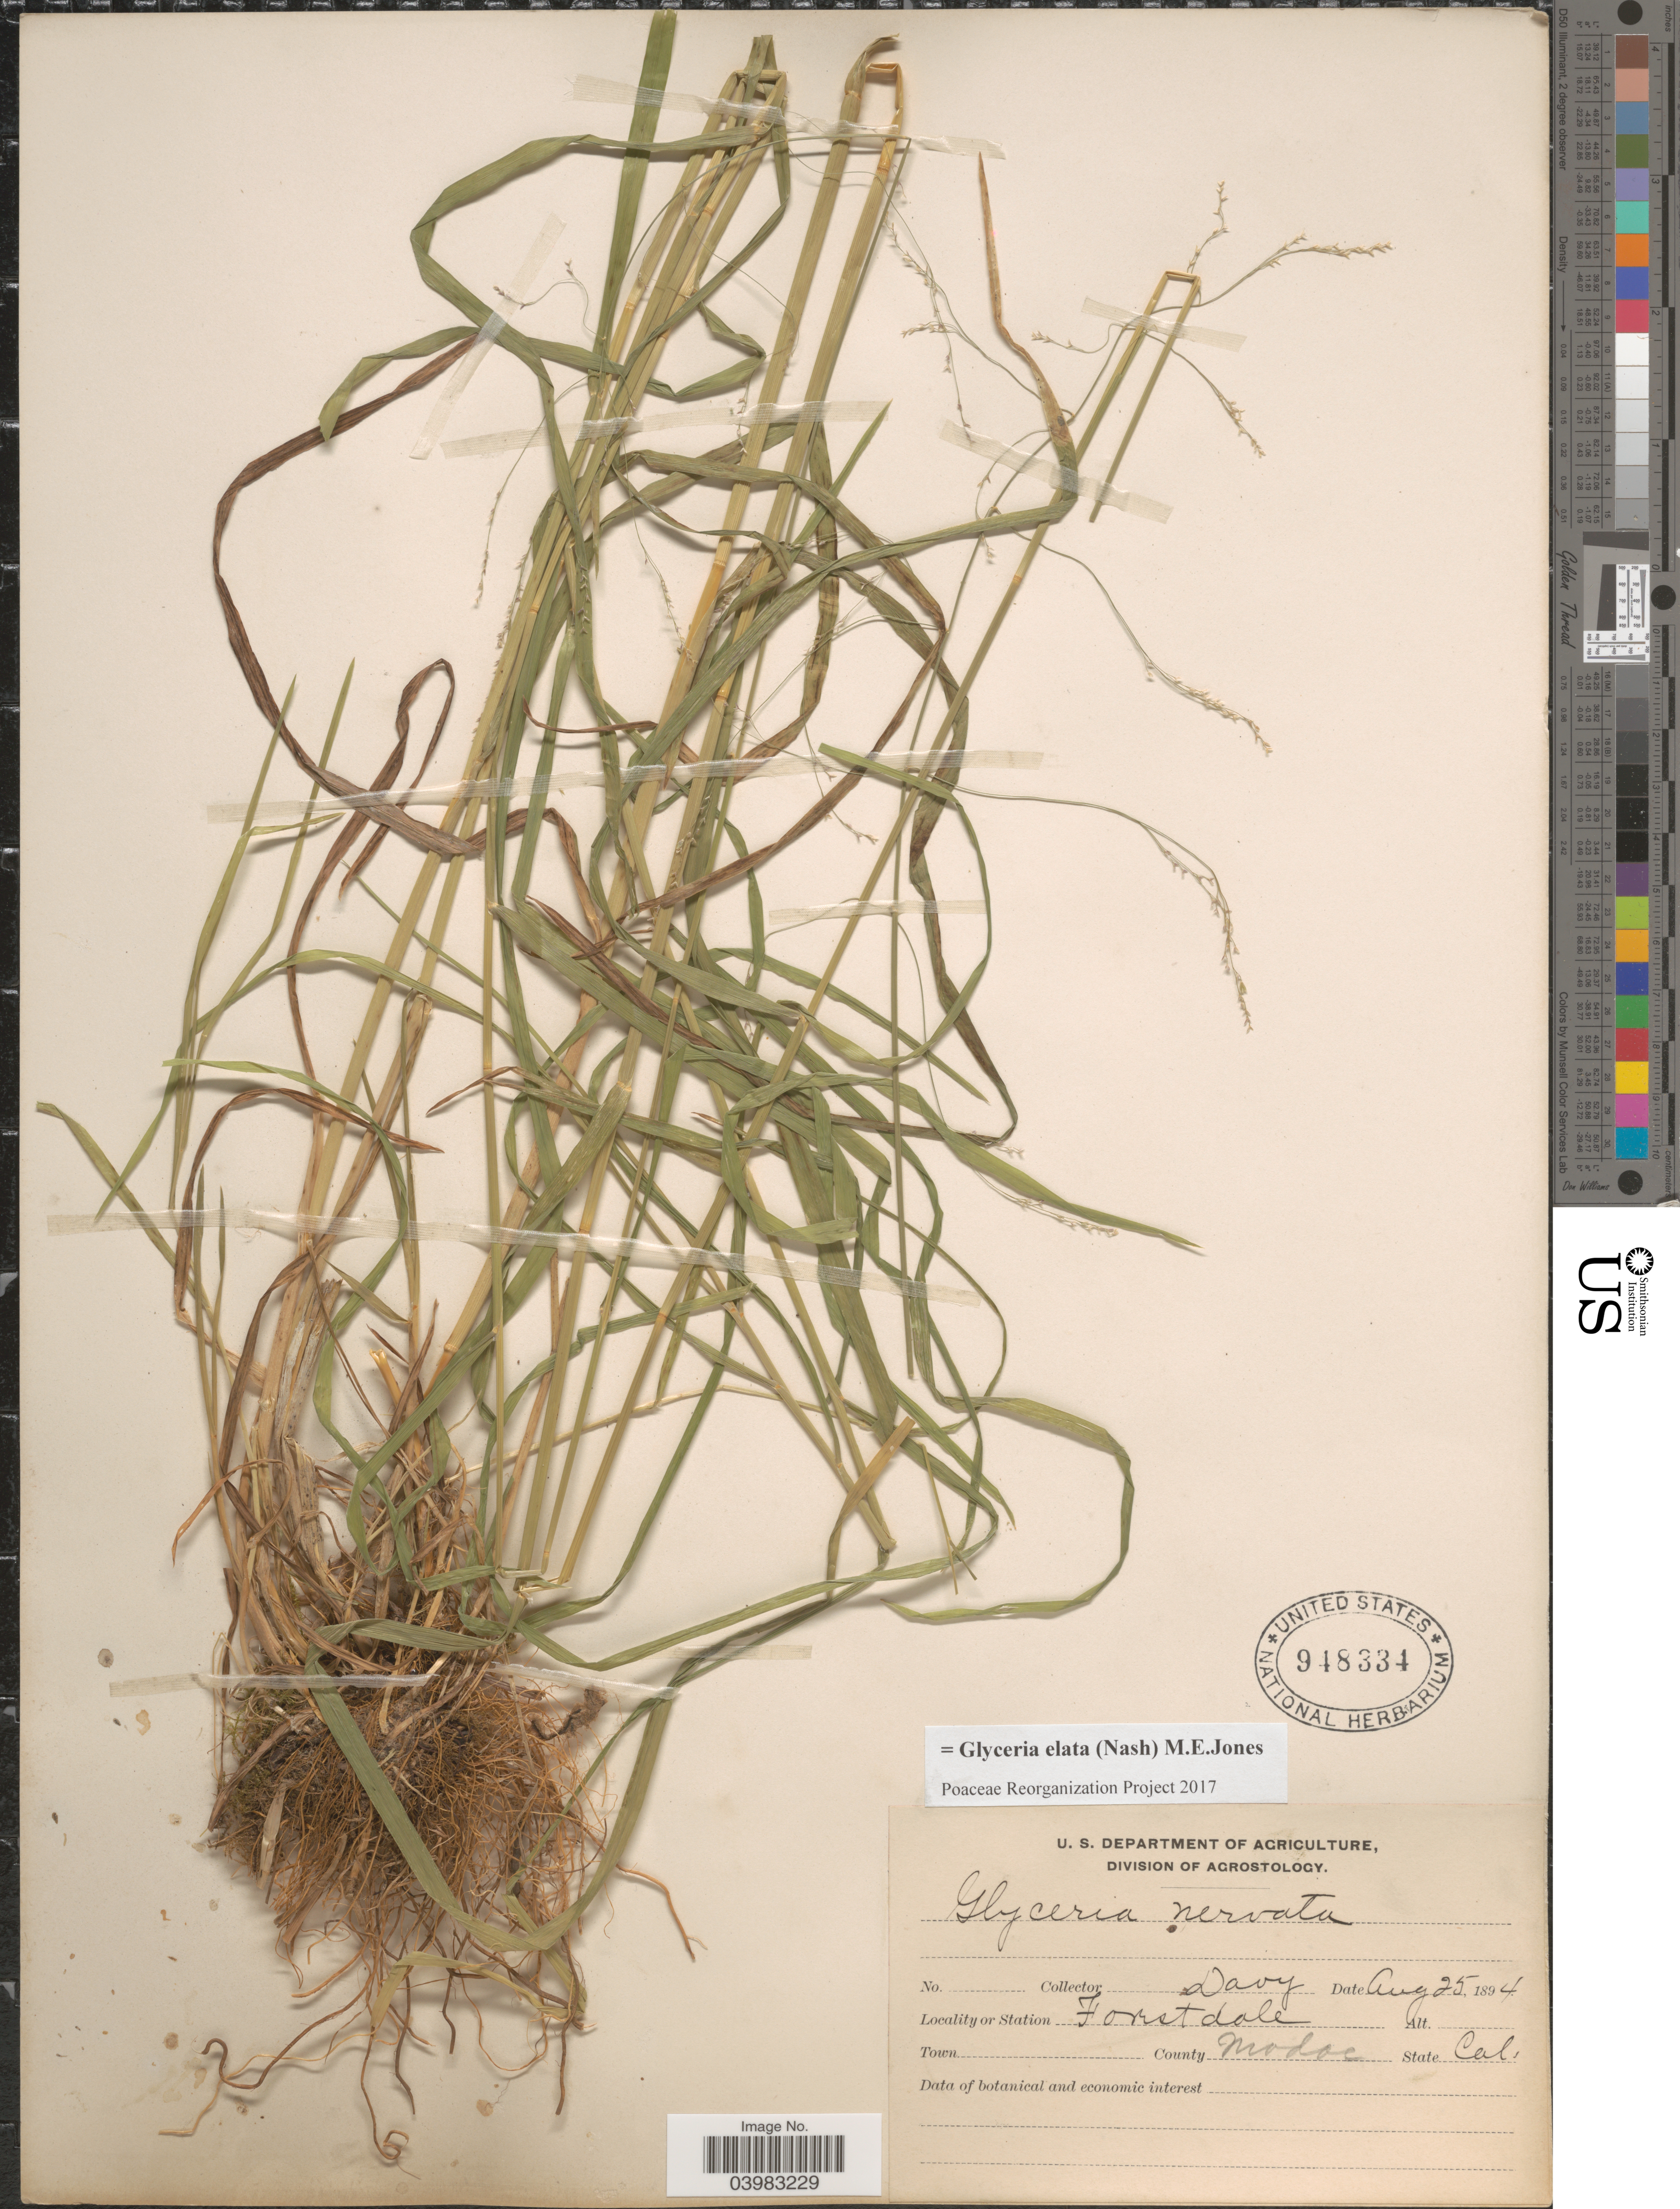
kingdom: Plantae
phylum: Tracheophyta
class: Liliopsida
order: Poales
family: Poaceae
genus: Glyceria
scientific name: Glyceria elata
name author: (Nash) M.E. Jones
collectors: Davy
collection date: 1894-08-25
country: United States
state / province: California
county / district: Modoc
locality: Station Forestdale. County Modoc.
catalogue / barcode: US 948334